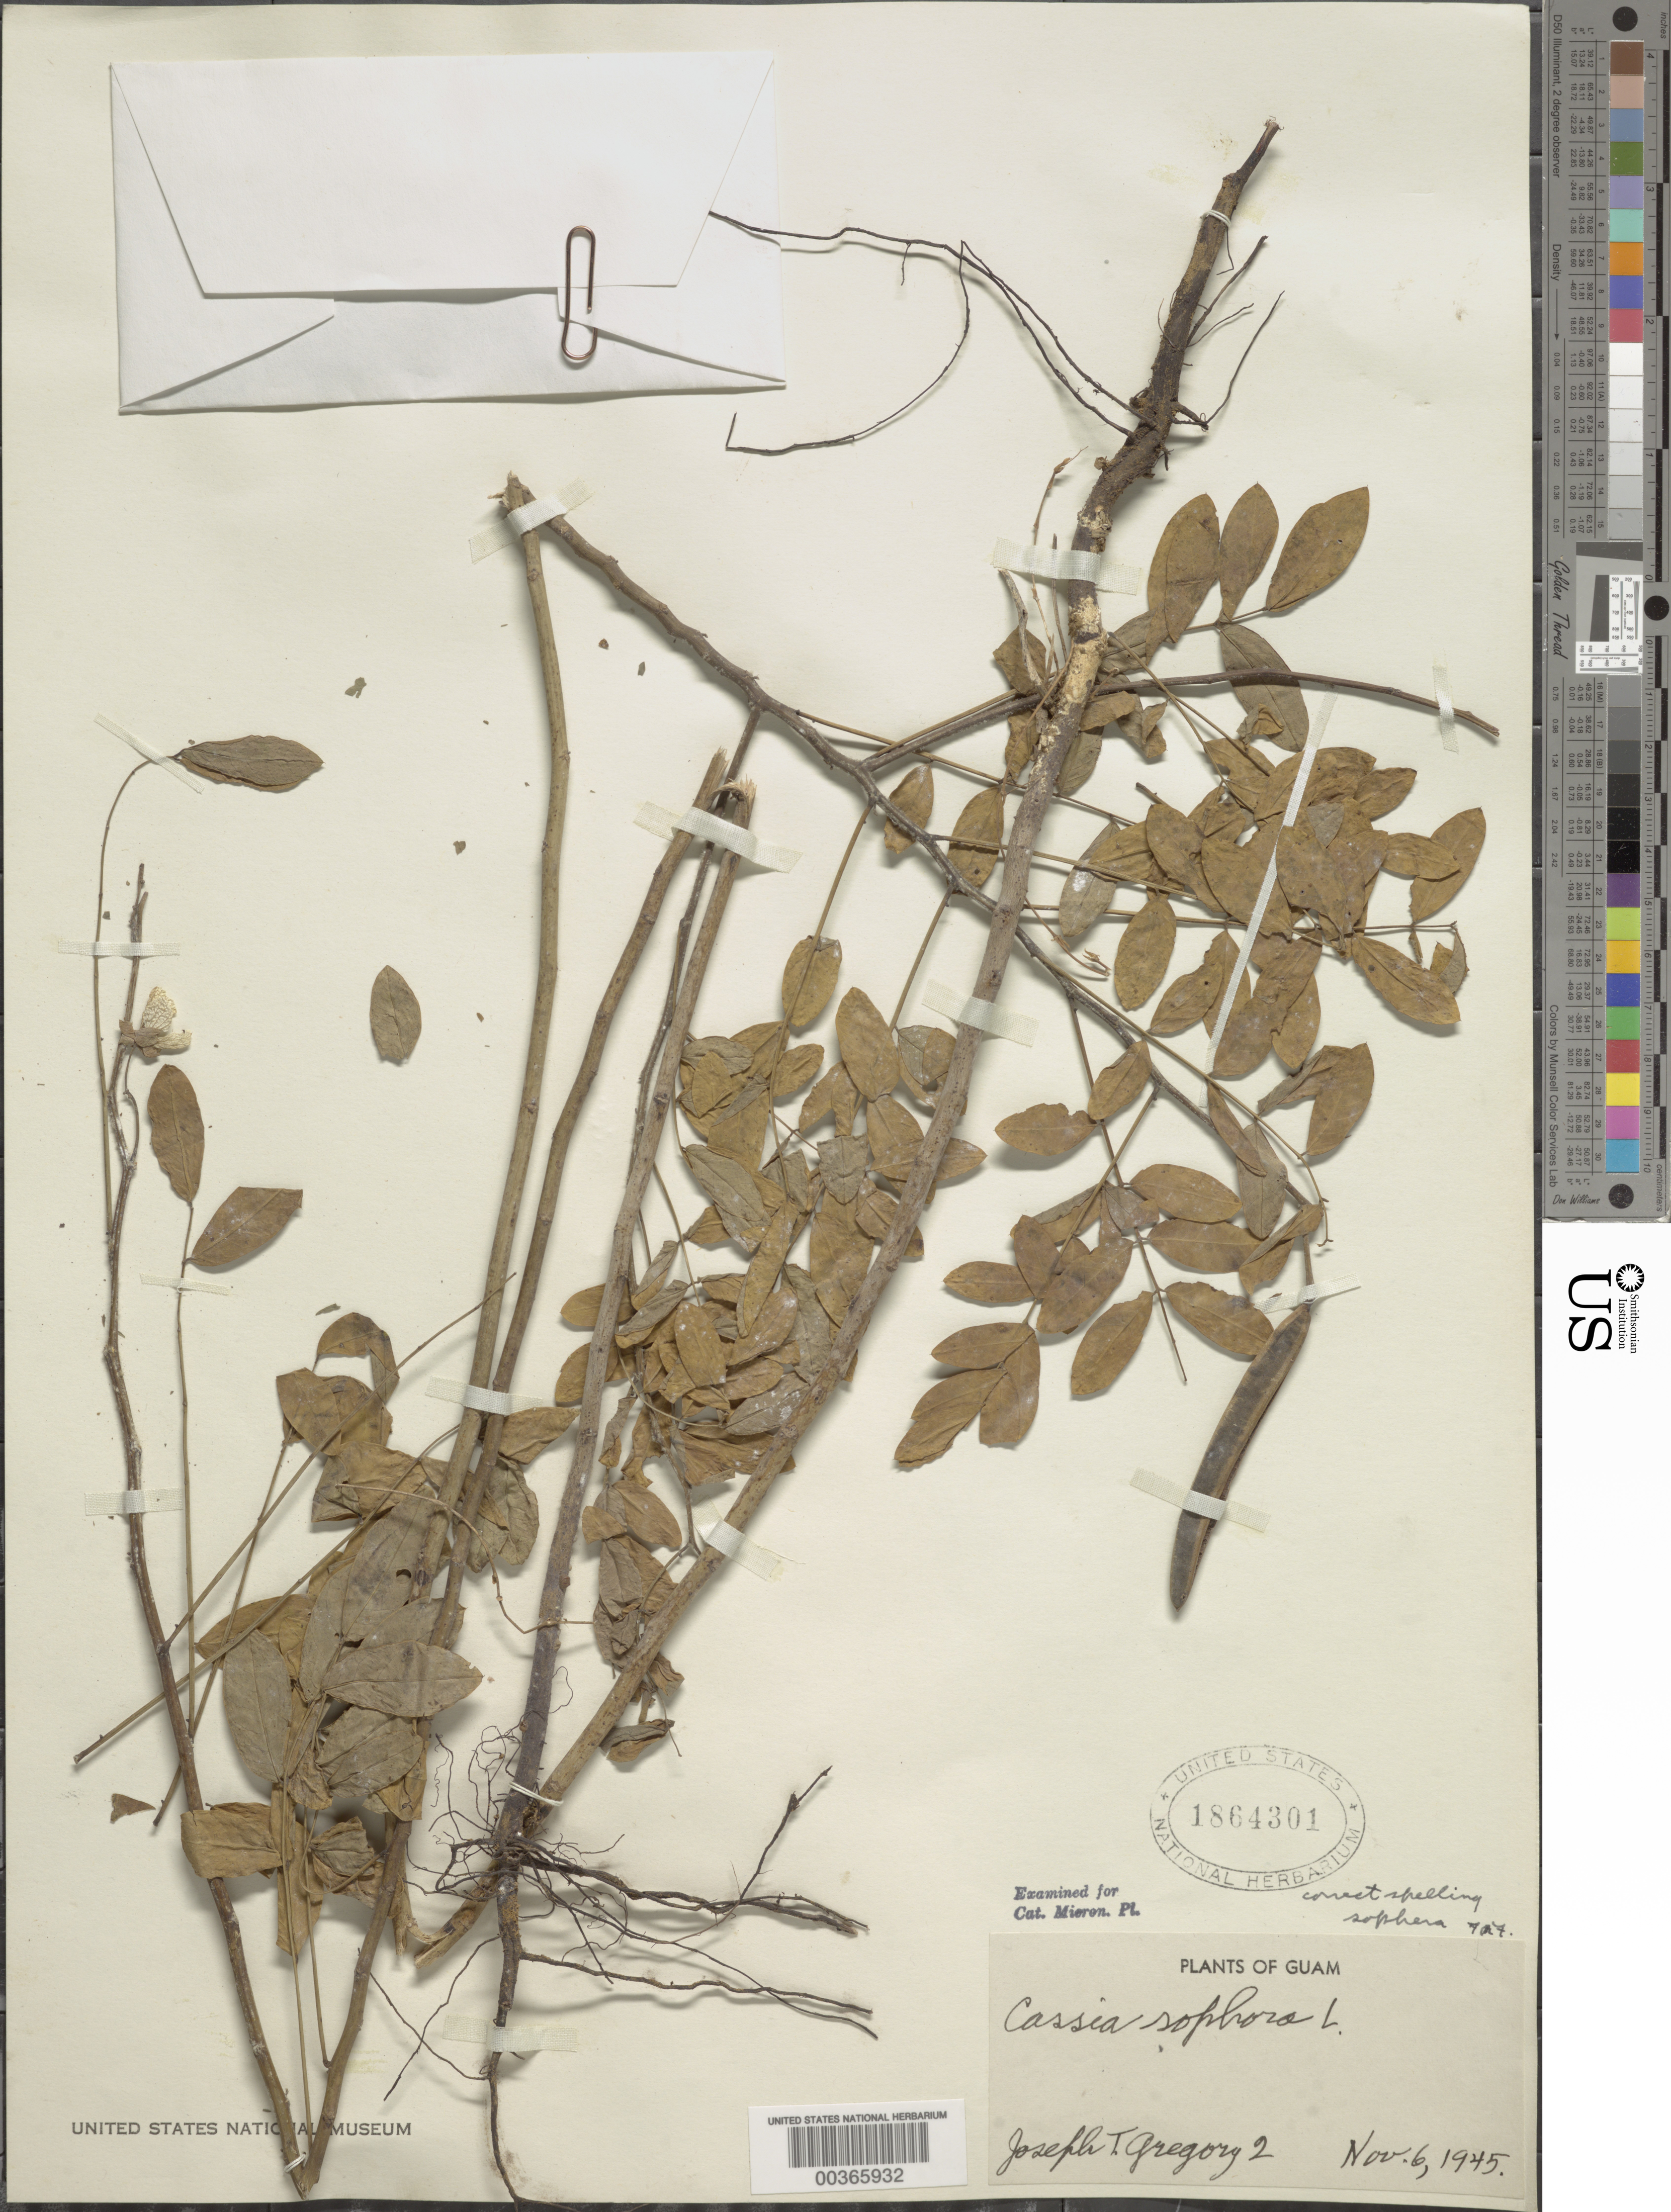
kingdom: Plantae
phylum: Tracheophyta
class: Magnoliopsida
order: Fabales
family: Fabaceae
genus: Senna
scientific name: Senna sophera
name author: (L.) Roxb.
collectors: J. Gregory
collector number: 2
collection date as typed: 17 Nov 1945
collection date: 1945-11-17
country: Guam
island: Guam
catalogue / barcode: US 1864301